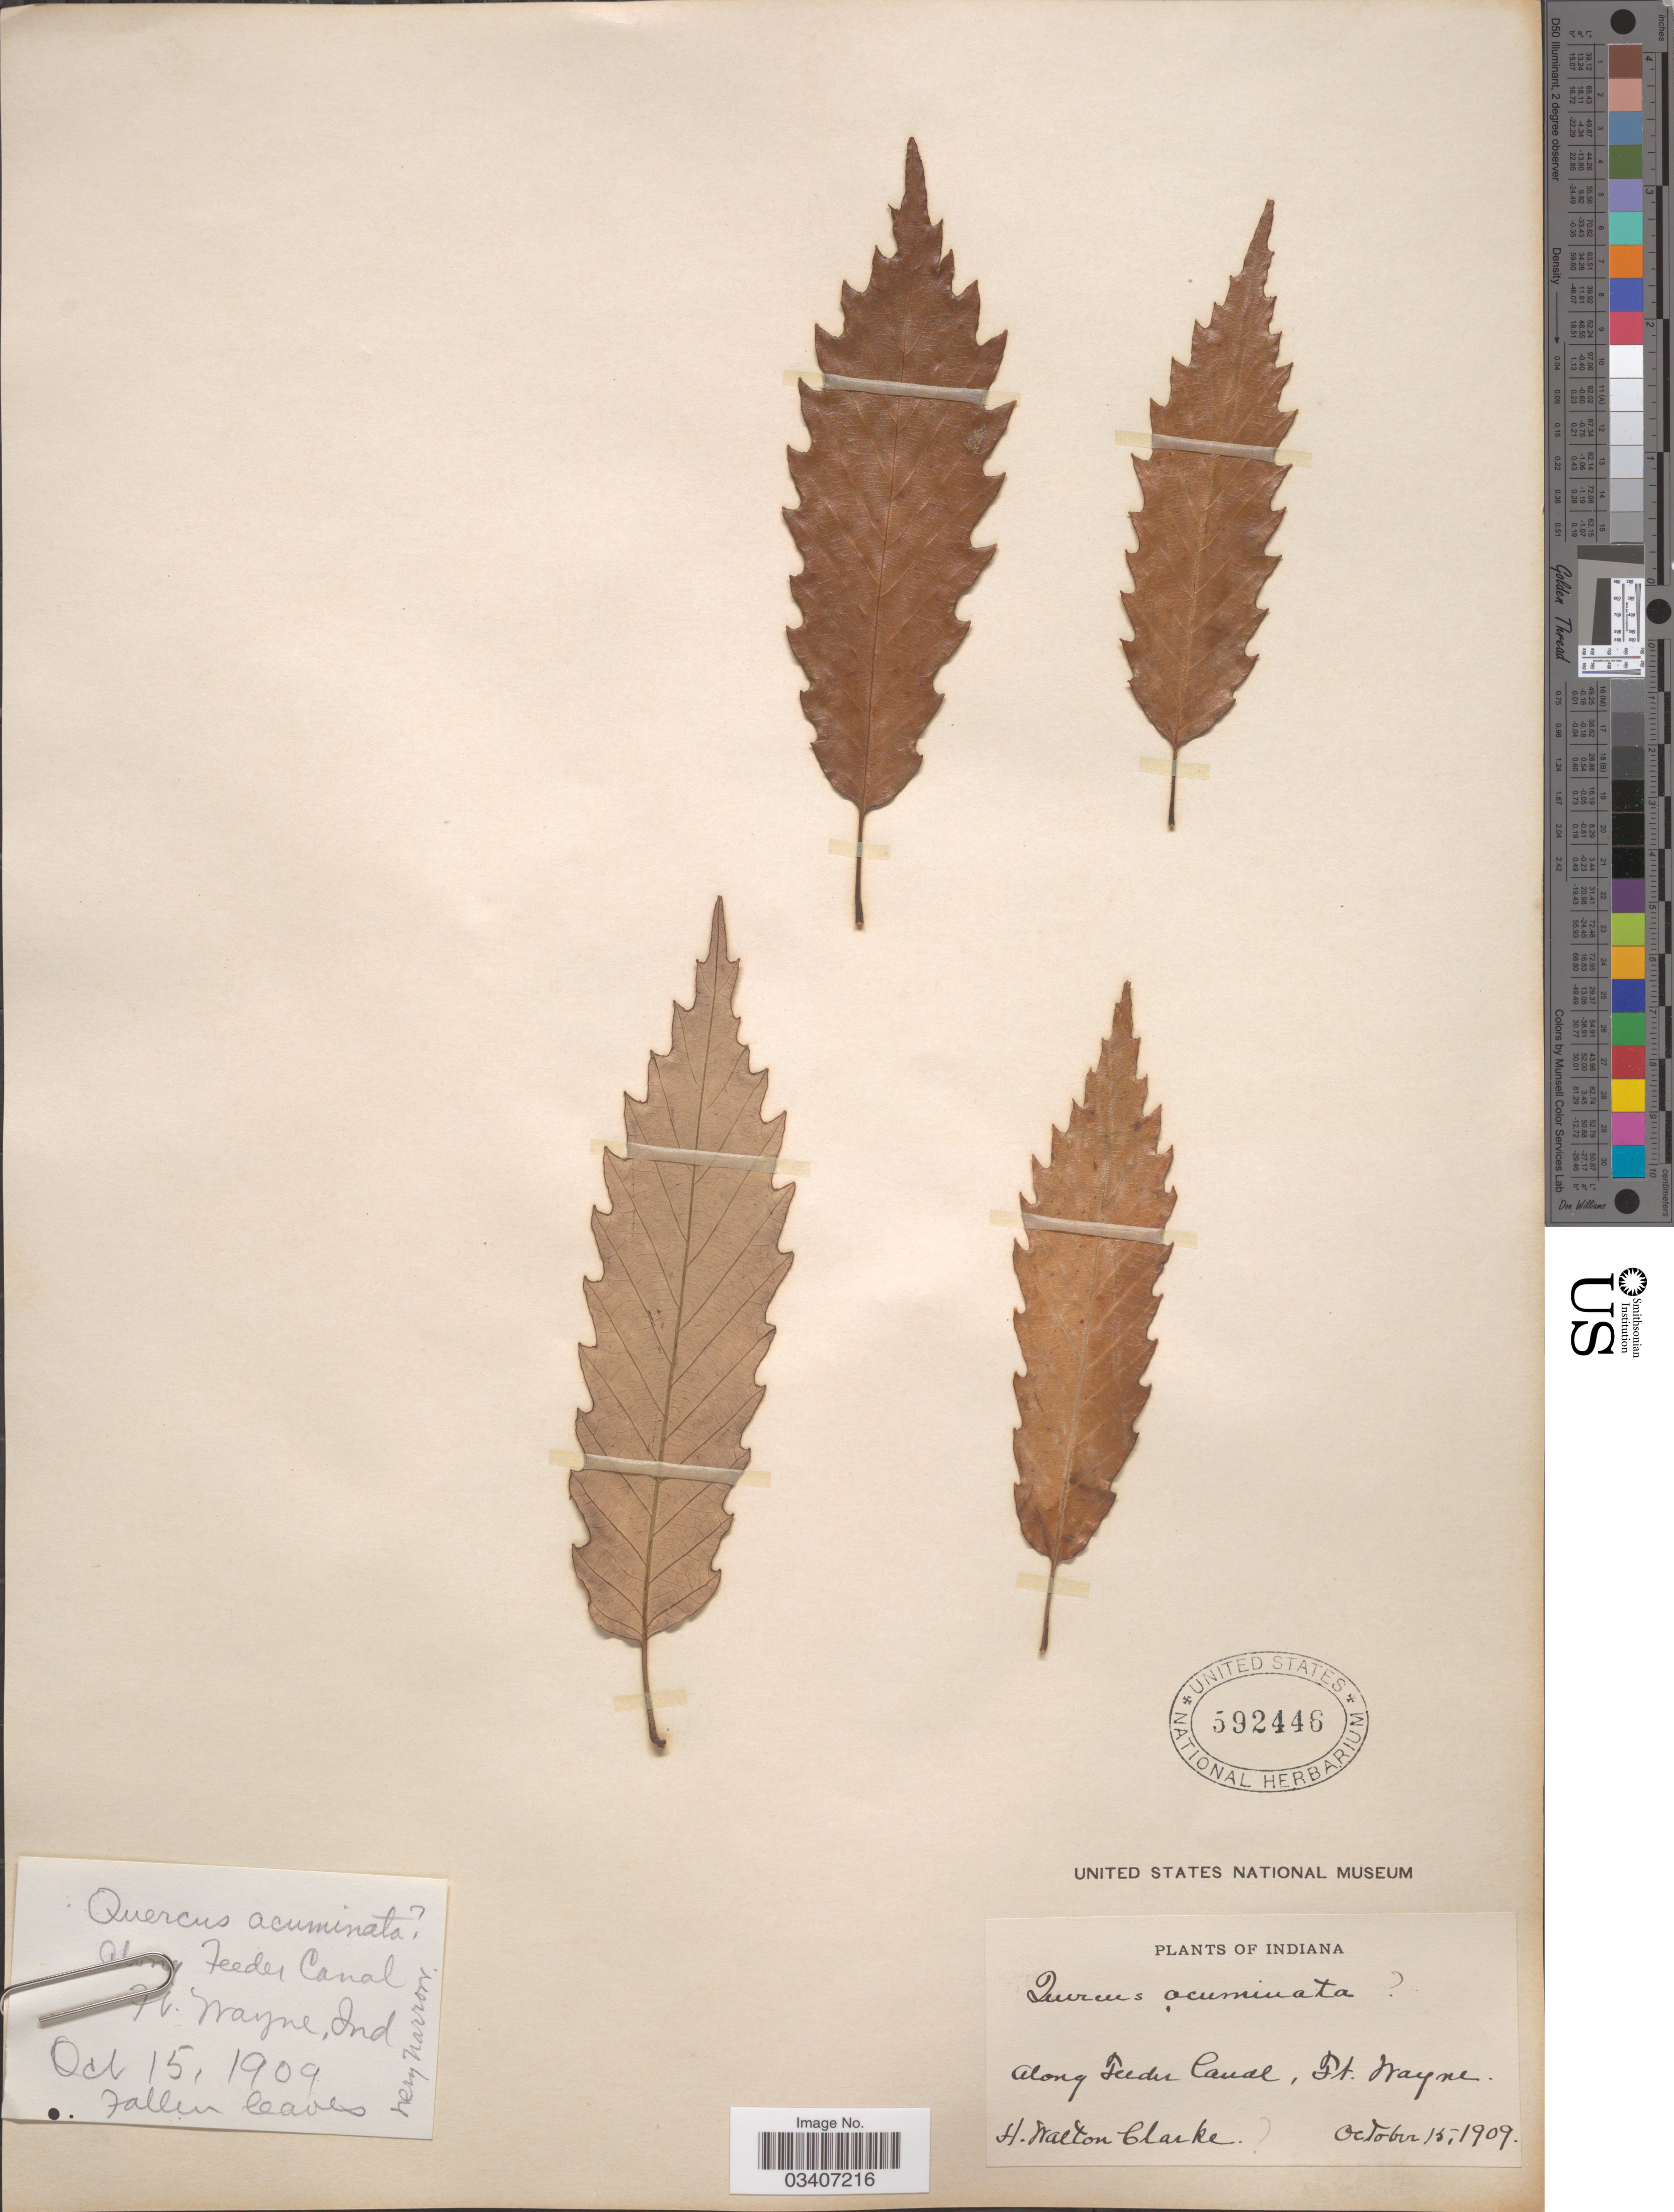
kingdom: Plantae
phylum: Tracheophyta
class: Magnoliopsida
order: Fagales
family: Fagaceae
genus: Quercus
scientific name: Quercus muehlenbergii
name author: Engelm.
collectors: H. W. Clarke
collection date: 1909-10-15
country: United States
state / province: Indiana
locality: Along Feeder Canal, Ft. Wayne.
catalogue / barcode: US 592446